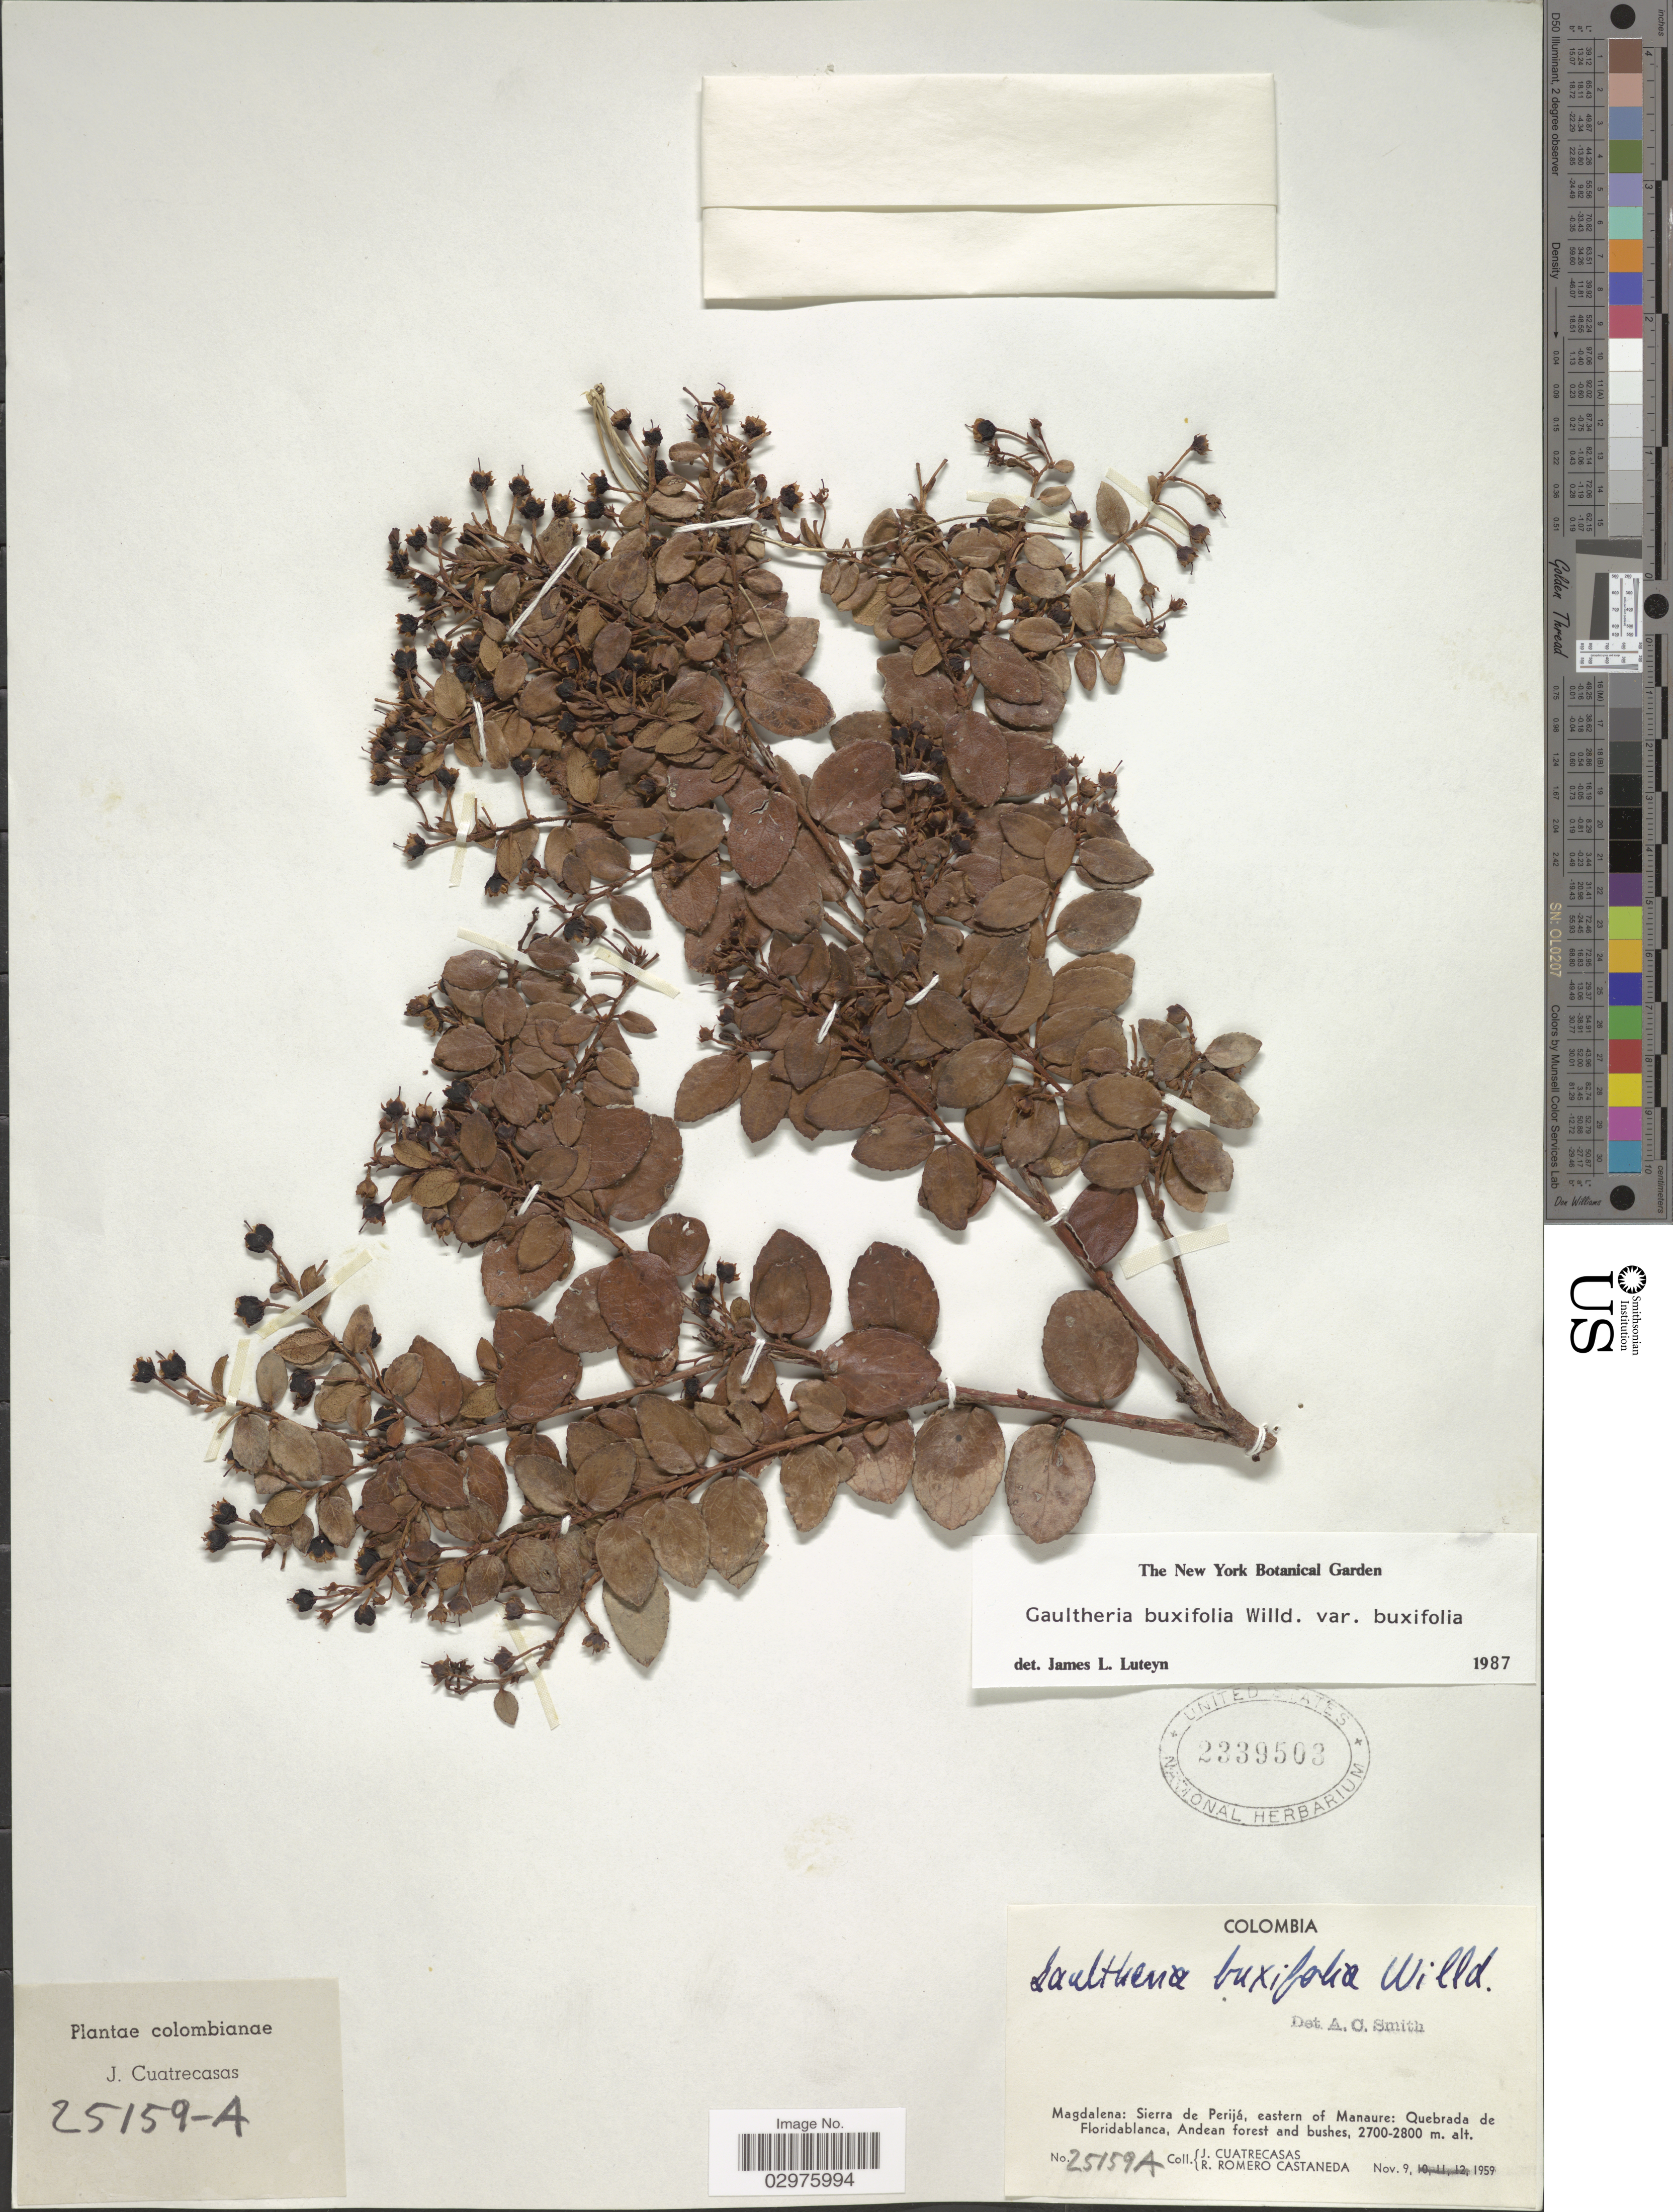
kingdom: Plantae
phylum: Tracheophyta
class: Magnoliopsida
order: Ericales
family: Ericaceae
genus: Gaultheria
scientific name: Gaultheria buxifolia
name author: Willd.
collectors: J. Cuatrecasas & R. Romero Castañeda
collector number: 25159A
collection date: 1959-11-09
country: Colombia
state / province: Magdalena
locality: Magdalena: Sierra de Perijá, eastern of Manaure: Quebrada de Floridablanca, Andean forest and bushes.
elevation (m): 2700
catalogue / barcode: US 2339503